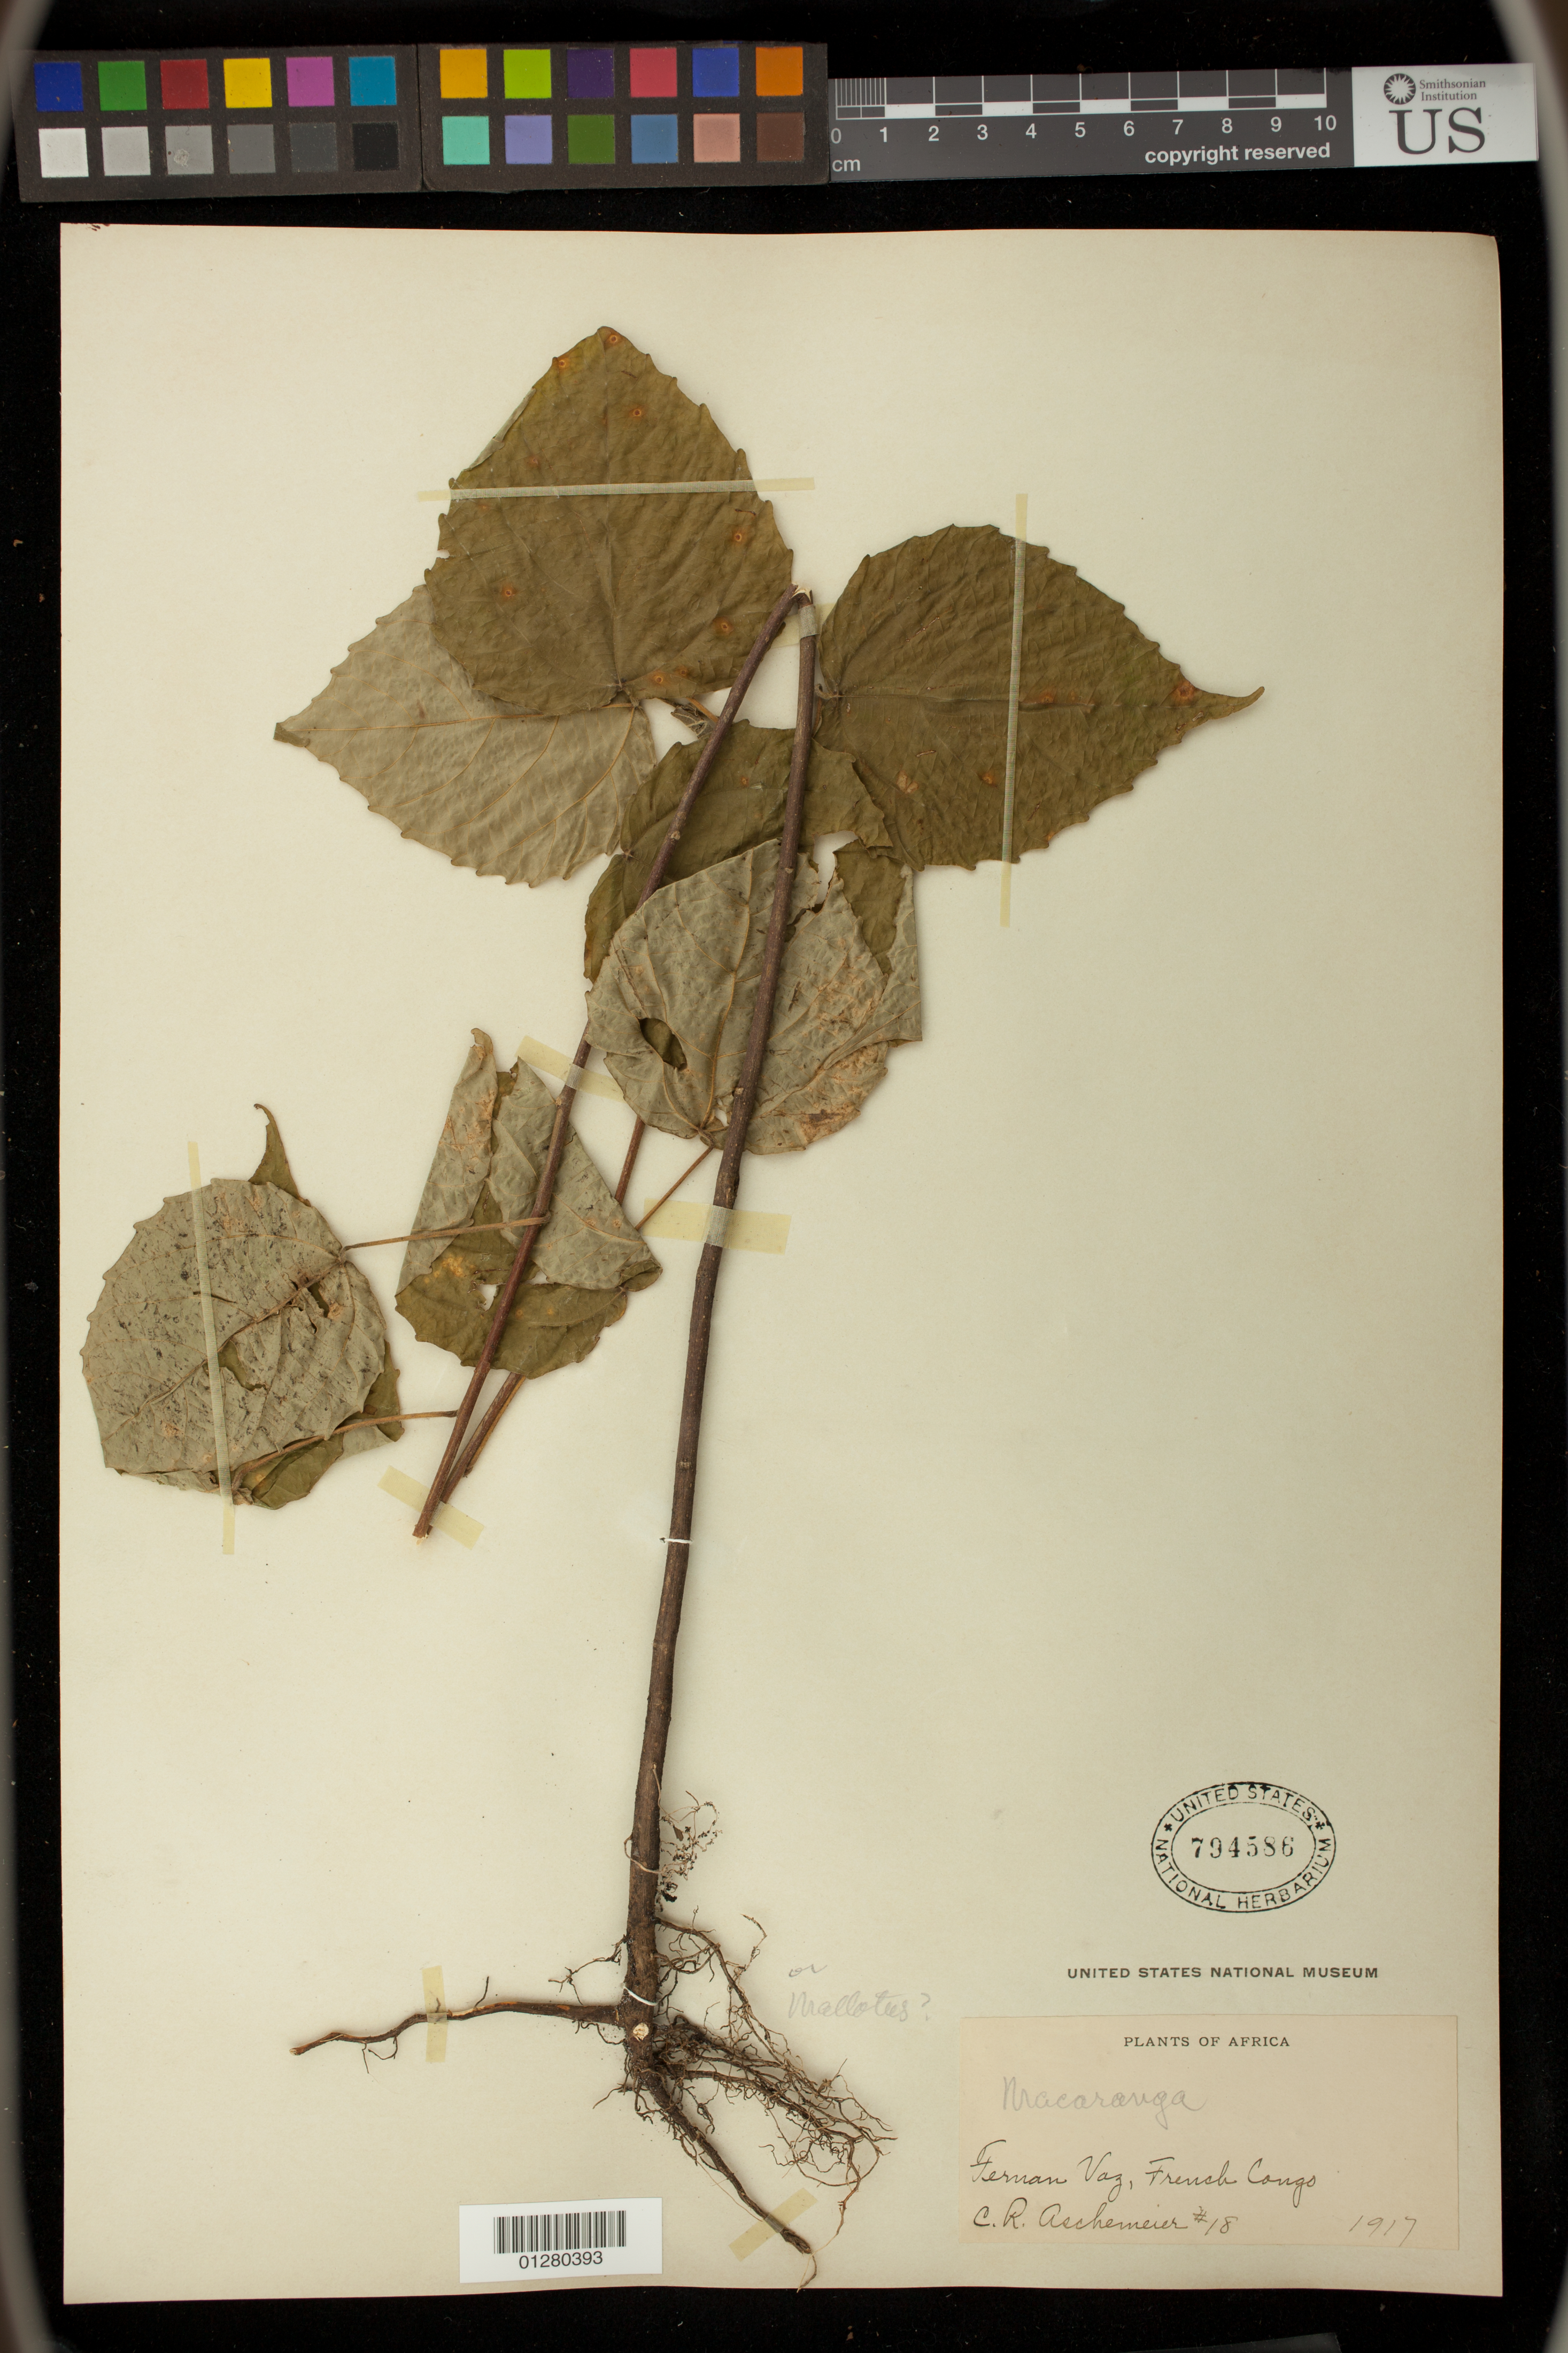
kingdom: Plantae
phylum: Tracheophyta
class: Magnoliopsida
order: Malpighiales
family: Euphorbiaceae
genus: Macaranga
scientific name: Macaranga sp.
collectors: C. Aschemeier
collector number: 18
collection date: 1917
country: Gabon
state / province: Ogooue-Maritime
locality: Fernan Vaz, French Congo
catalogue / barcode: US 794586